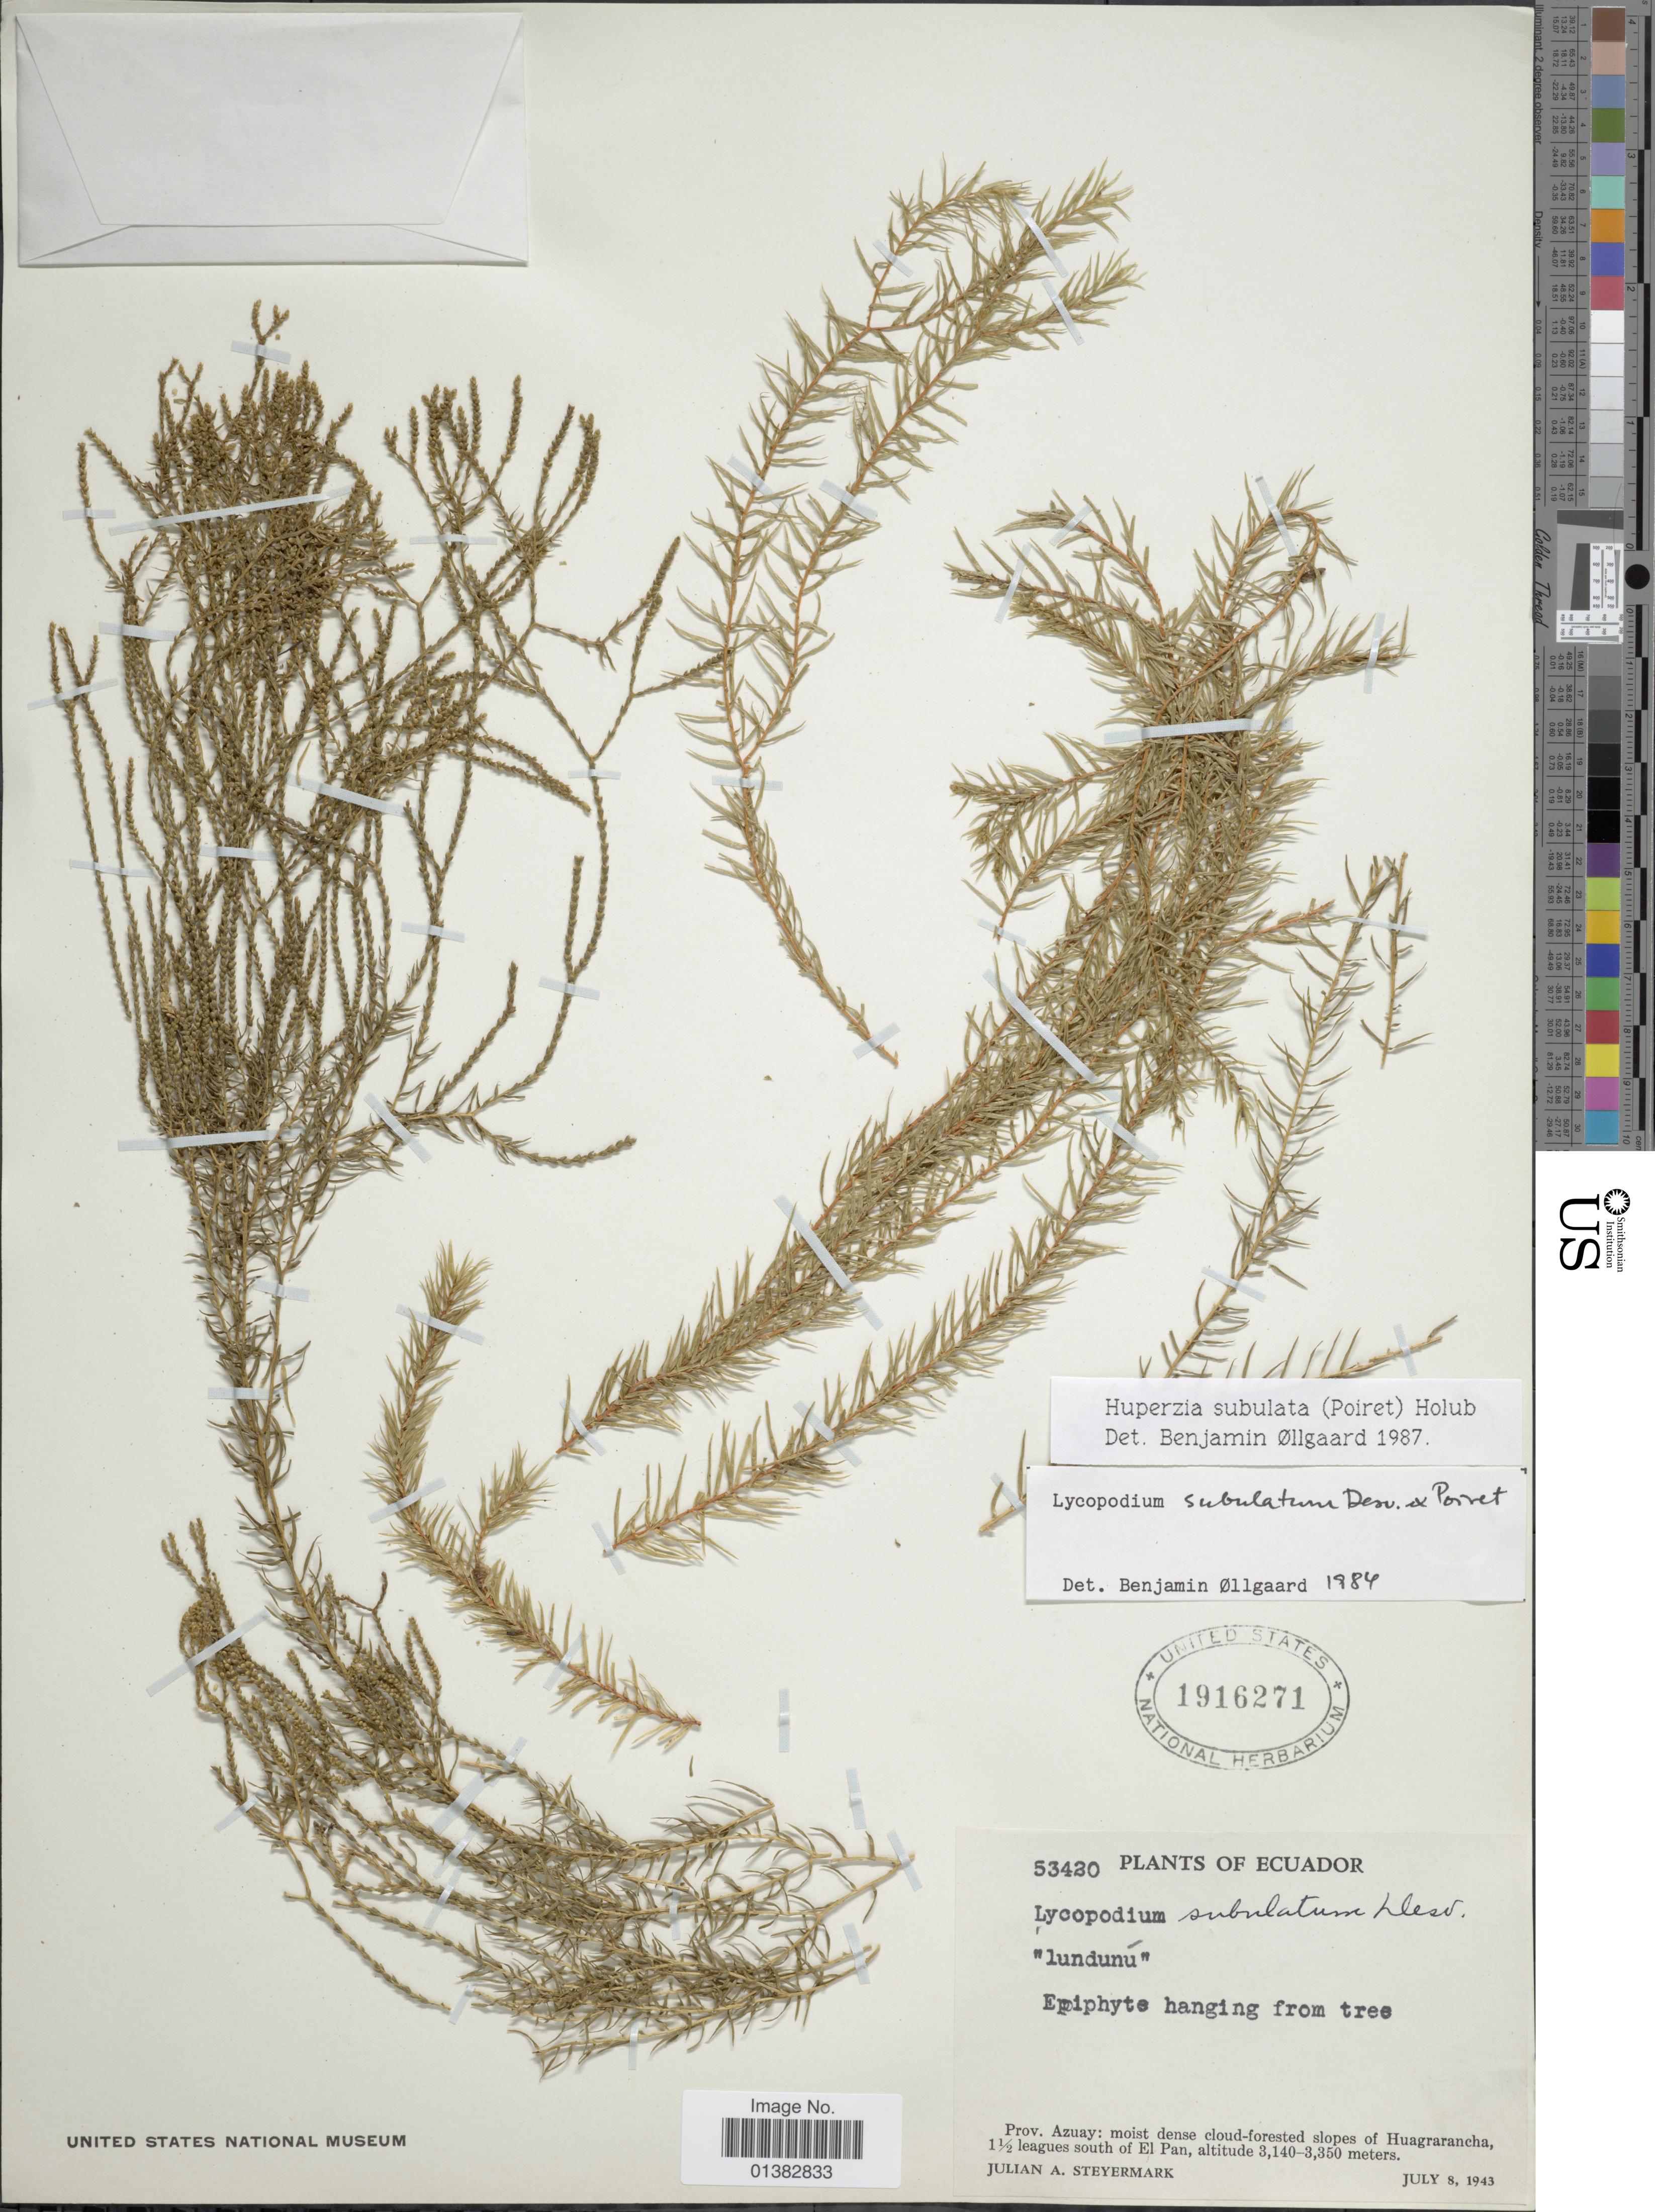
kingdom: Plantae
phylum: Tracheophyta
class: Lycopodiopsida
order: Lycopodiales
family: Lycopodiaceae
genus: Phlegmariurus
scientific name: Phlegmariurus subulatus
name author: (Desv. ex Poir.) B. Øllg.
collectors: J. Steyermark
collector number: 53420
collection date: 1943-07-08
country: Ecuador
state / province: Azuay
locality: Moist dense cloud-forested slopes of Huagrarancha, 1½ leagues south of El Pan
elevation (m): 3140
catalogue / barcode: US 1916271